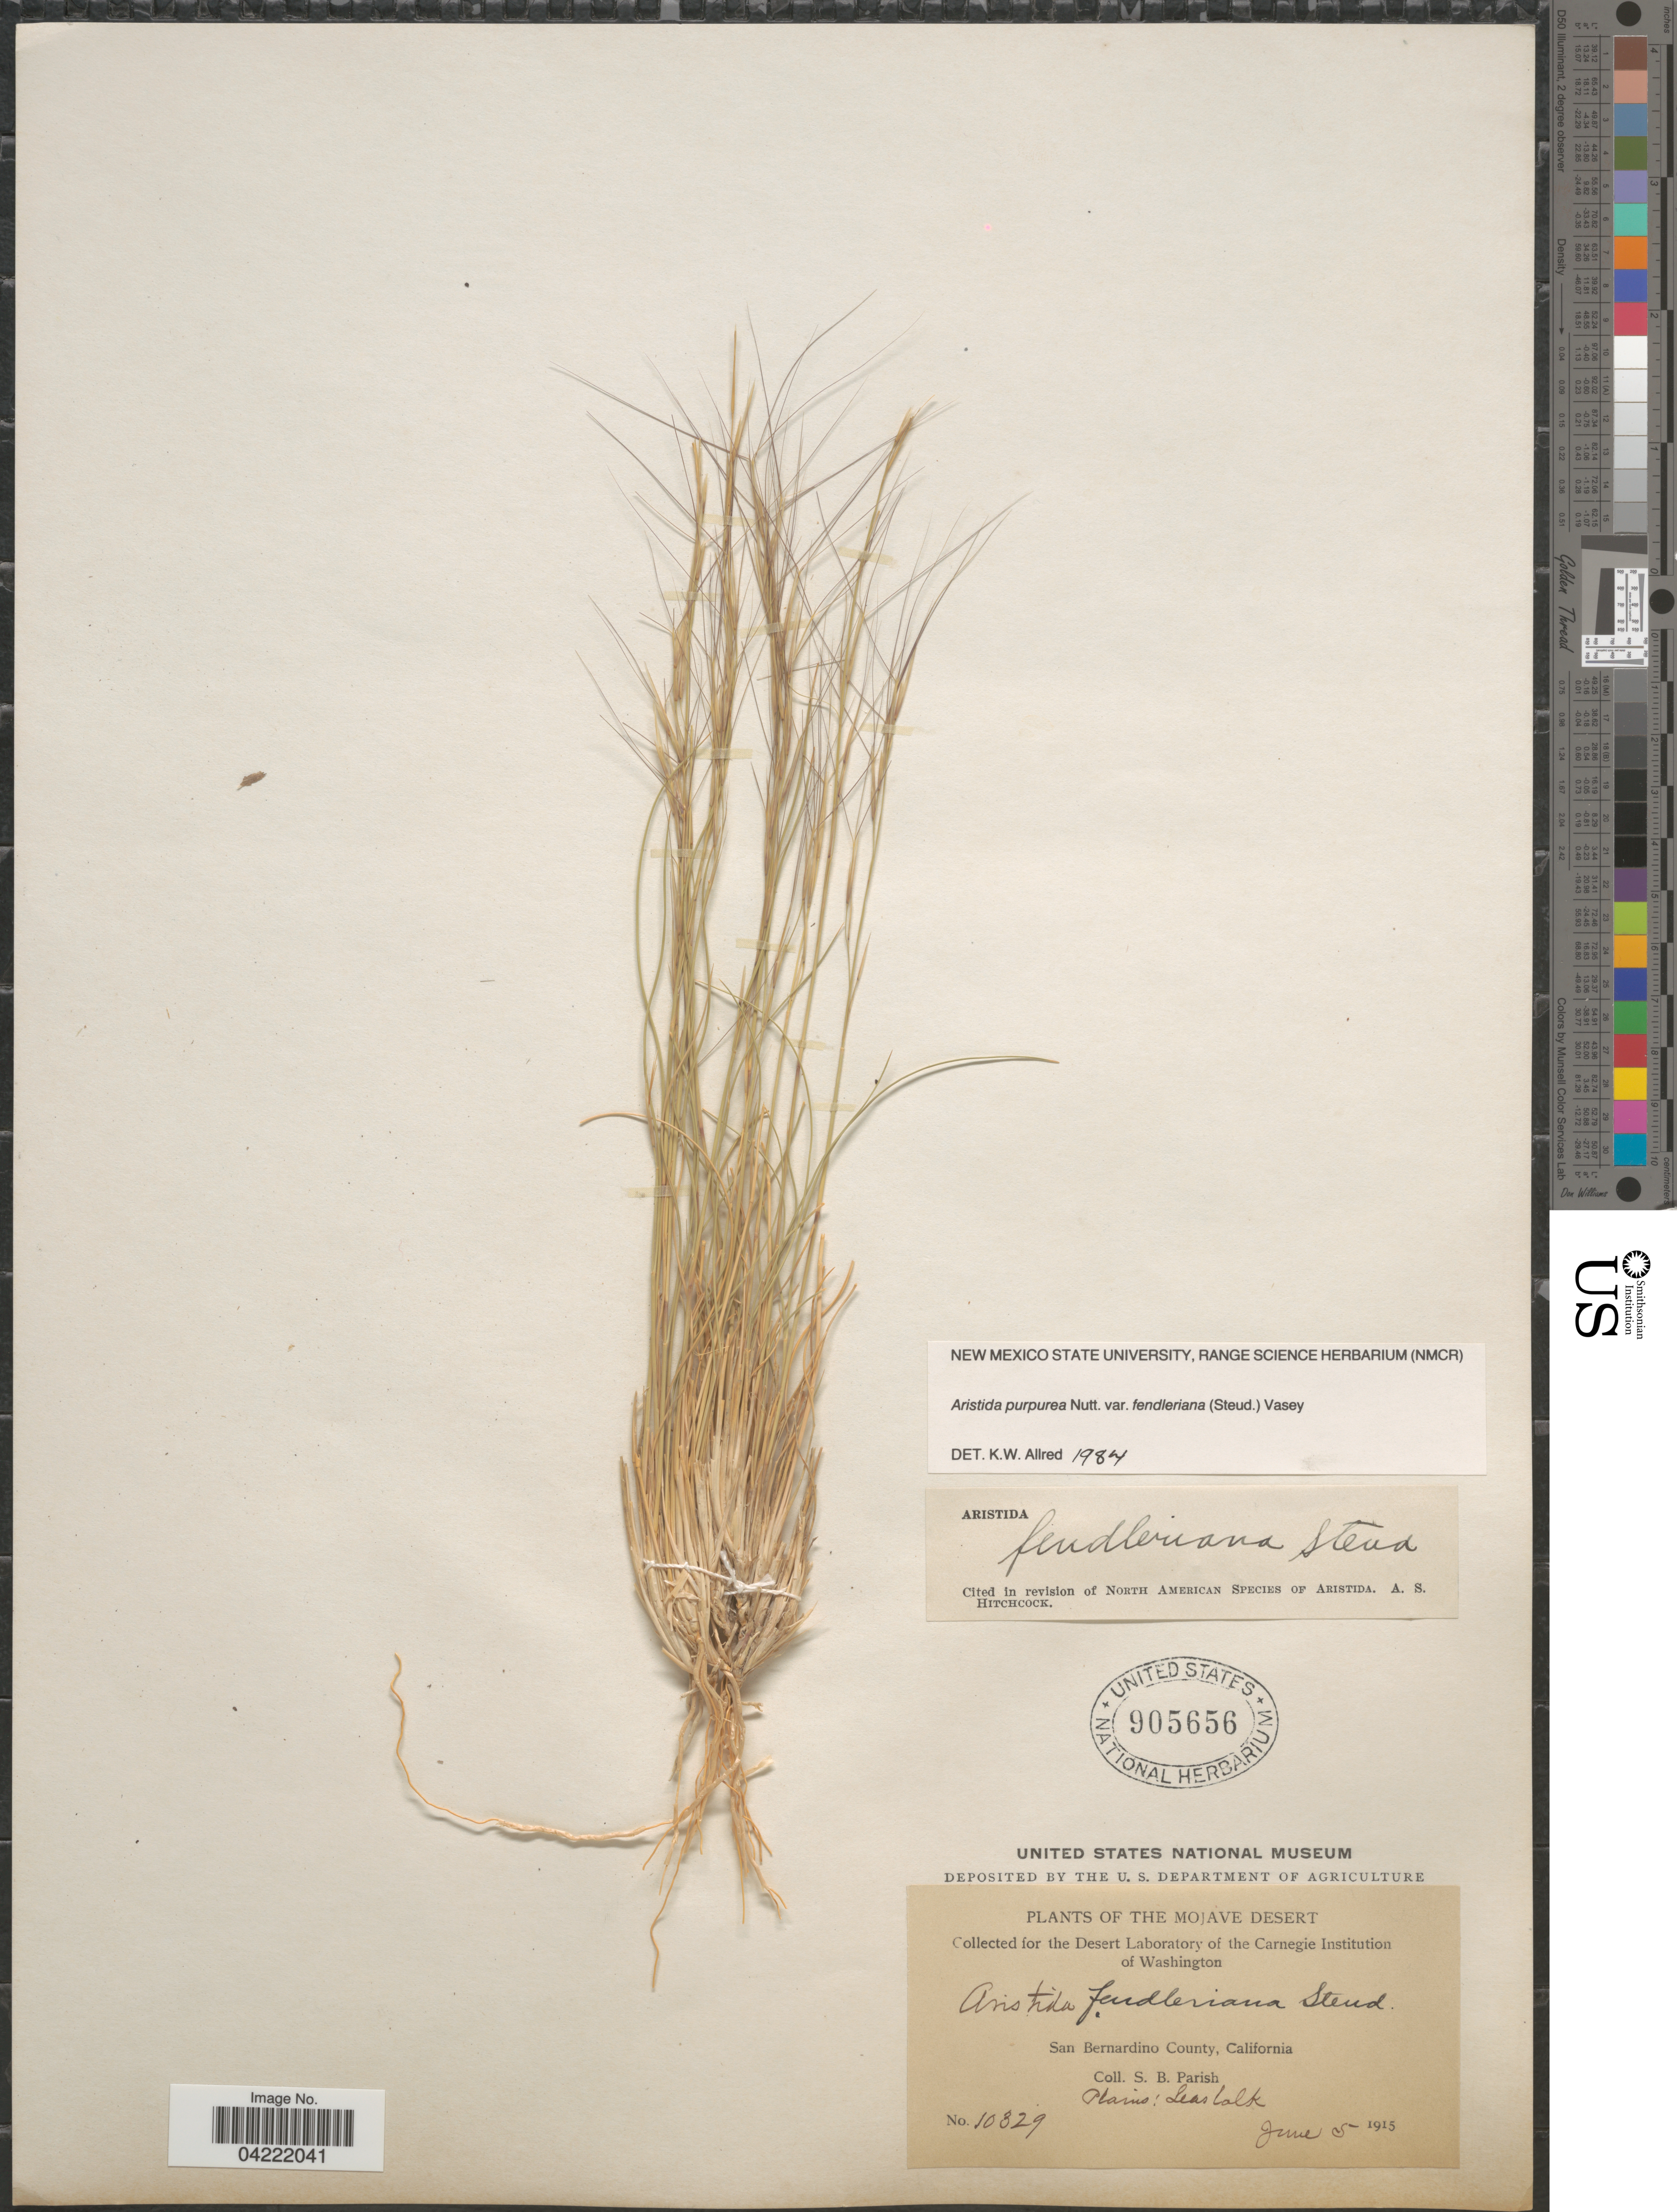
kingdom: Plantae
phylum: Tracheophyta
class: Liliopsida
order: Poales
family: Poaceae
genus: Aristida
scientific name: Aristida purpurea var. fendleriana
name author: (Steud.) Vasey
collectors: S. B. Parish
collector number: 10329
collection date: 1915-06-05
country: United States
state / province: California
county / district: San Bernardino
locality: The Mojave Desert. San Bernardino County. Plains: Leastalk.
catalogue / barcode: US 905656